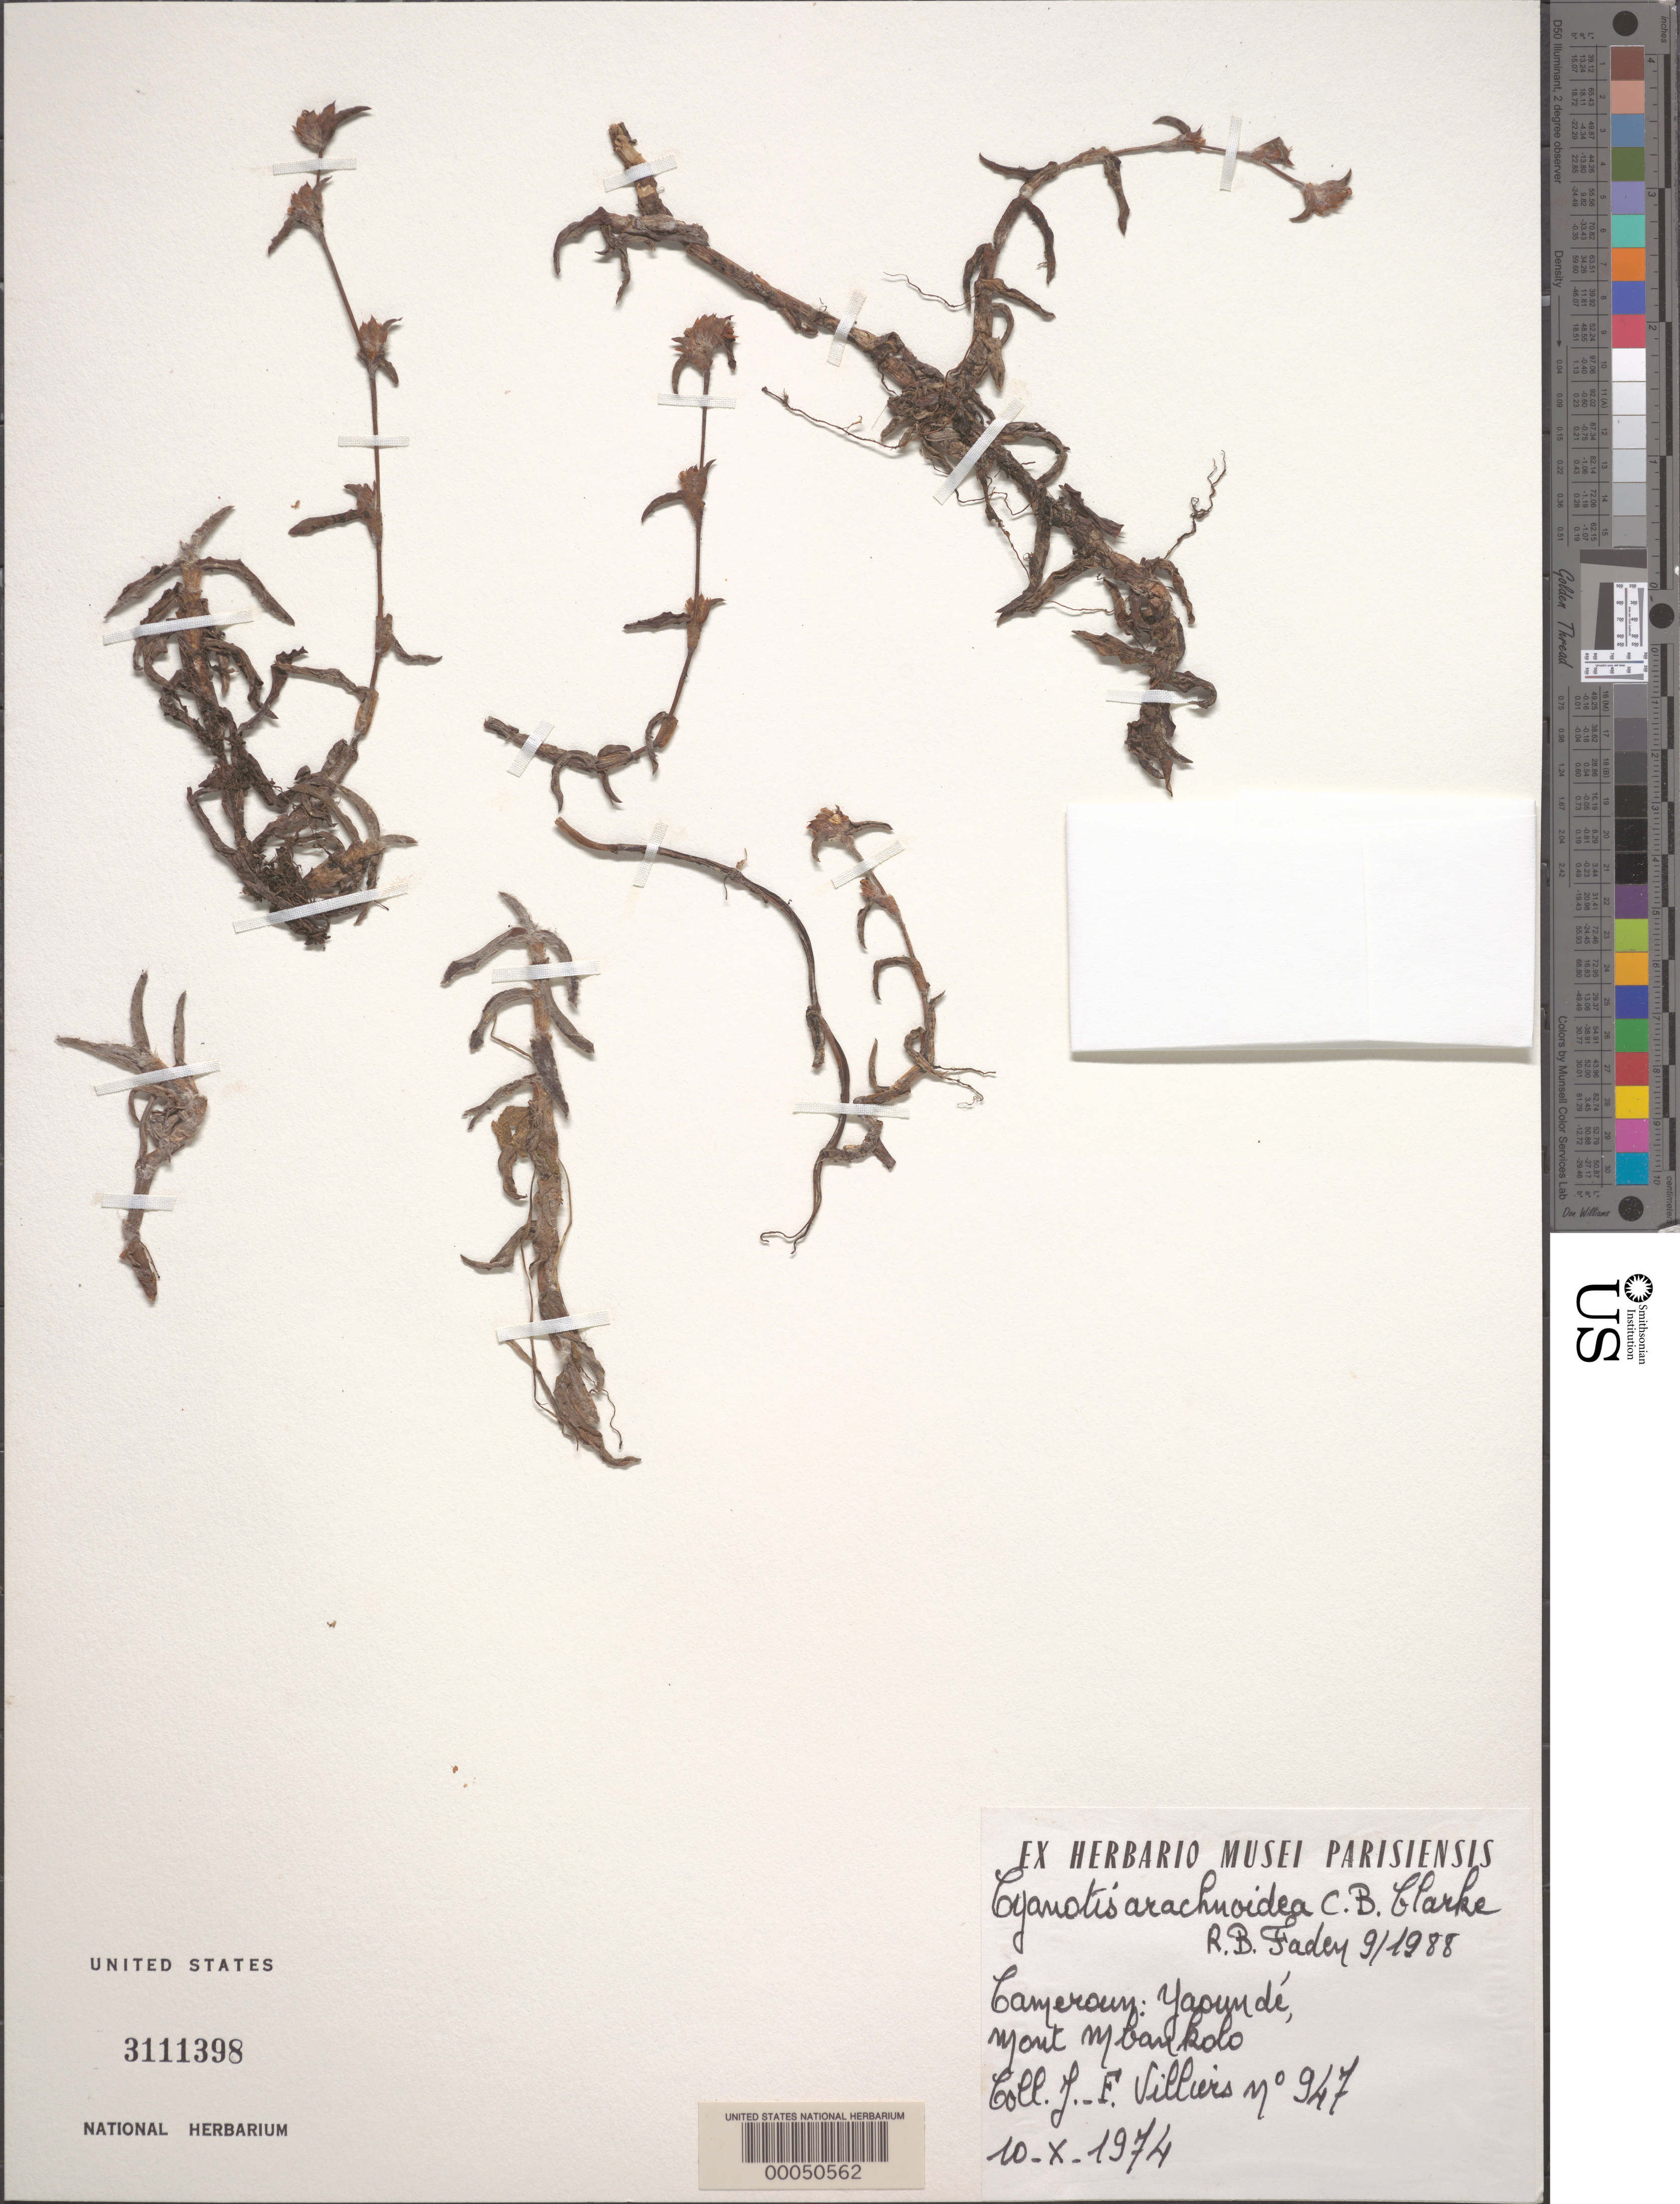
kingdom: Plantae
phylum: Tracheophyta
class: Liliopsida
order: Commelinales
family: Commelinaceae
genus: Cyanotis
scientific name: Cyanotis arachnoidea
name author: C.B. Clarke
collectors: Y. Villiers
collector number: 947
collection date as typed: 20 Oct 1974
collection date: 1974-10-20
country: Cameroon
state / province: Centre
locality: Yaounde, mont mbankolo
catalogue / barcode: US 3111398